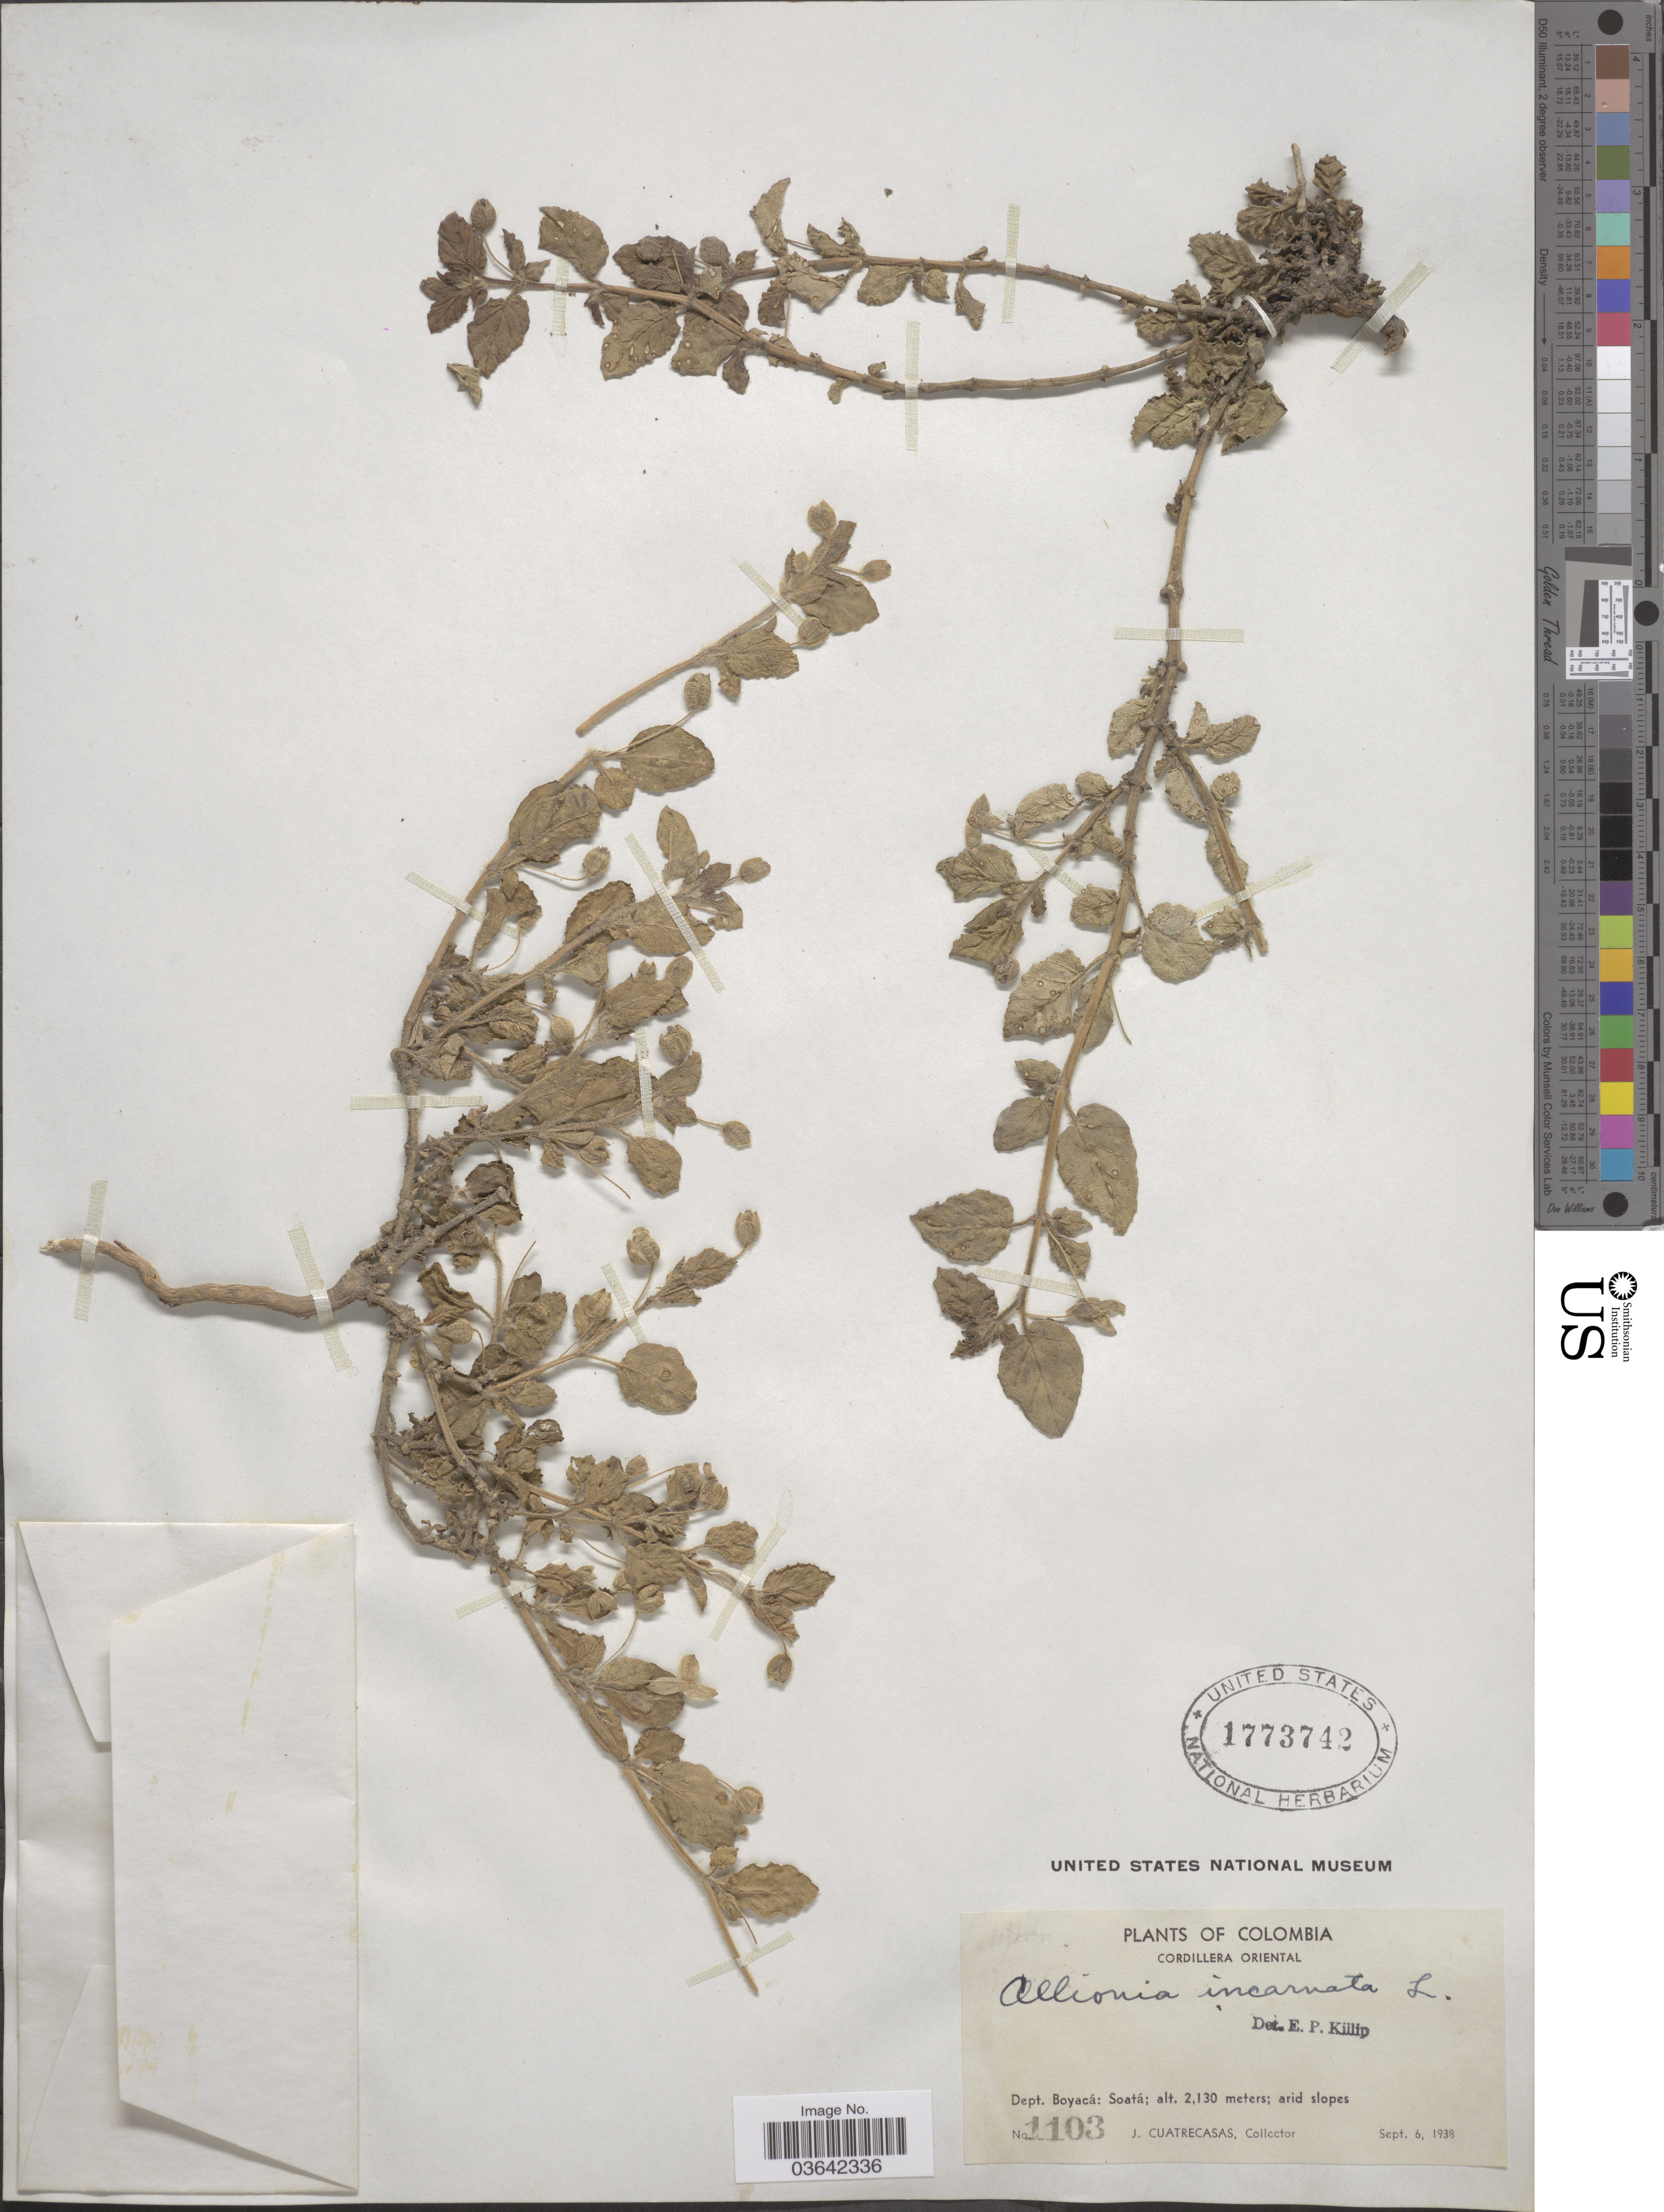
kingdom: Plantae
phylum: Tracheophyta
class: Magnoliopsida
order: Caryophyllales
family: Nyctaginaceae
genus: Allionia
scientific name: Allionia incarnata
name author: L.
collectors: J. Cuatrecasas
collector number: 1103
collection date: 1938-09-06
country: Colombia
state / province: Boyacá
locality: Cordillera Oriental. Dept. Boyacá: Soatá.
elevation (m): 2130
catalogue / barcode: US 1773742